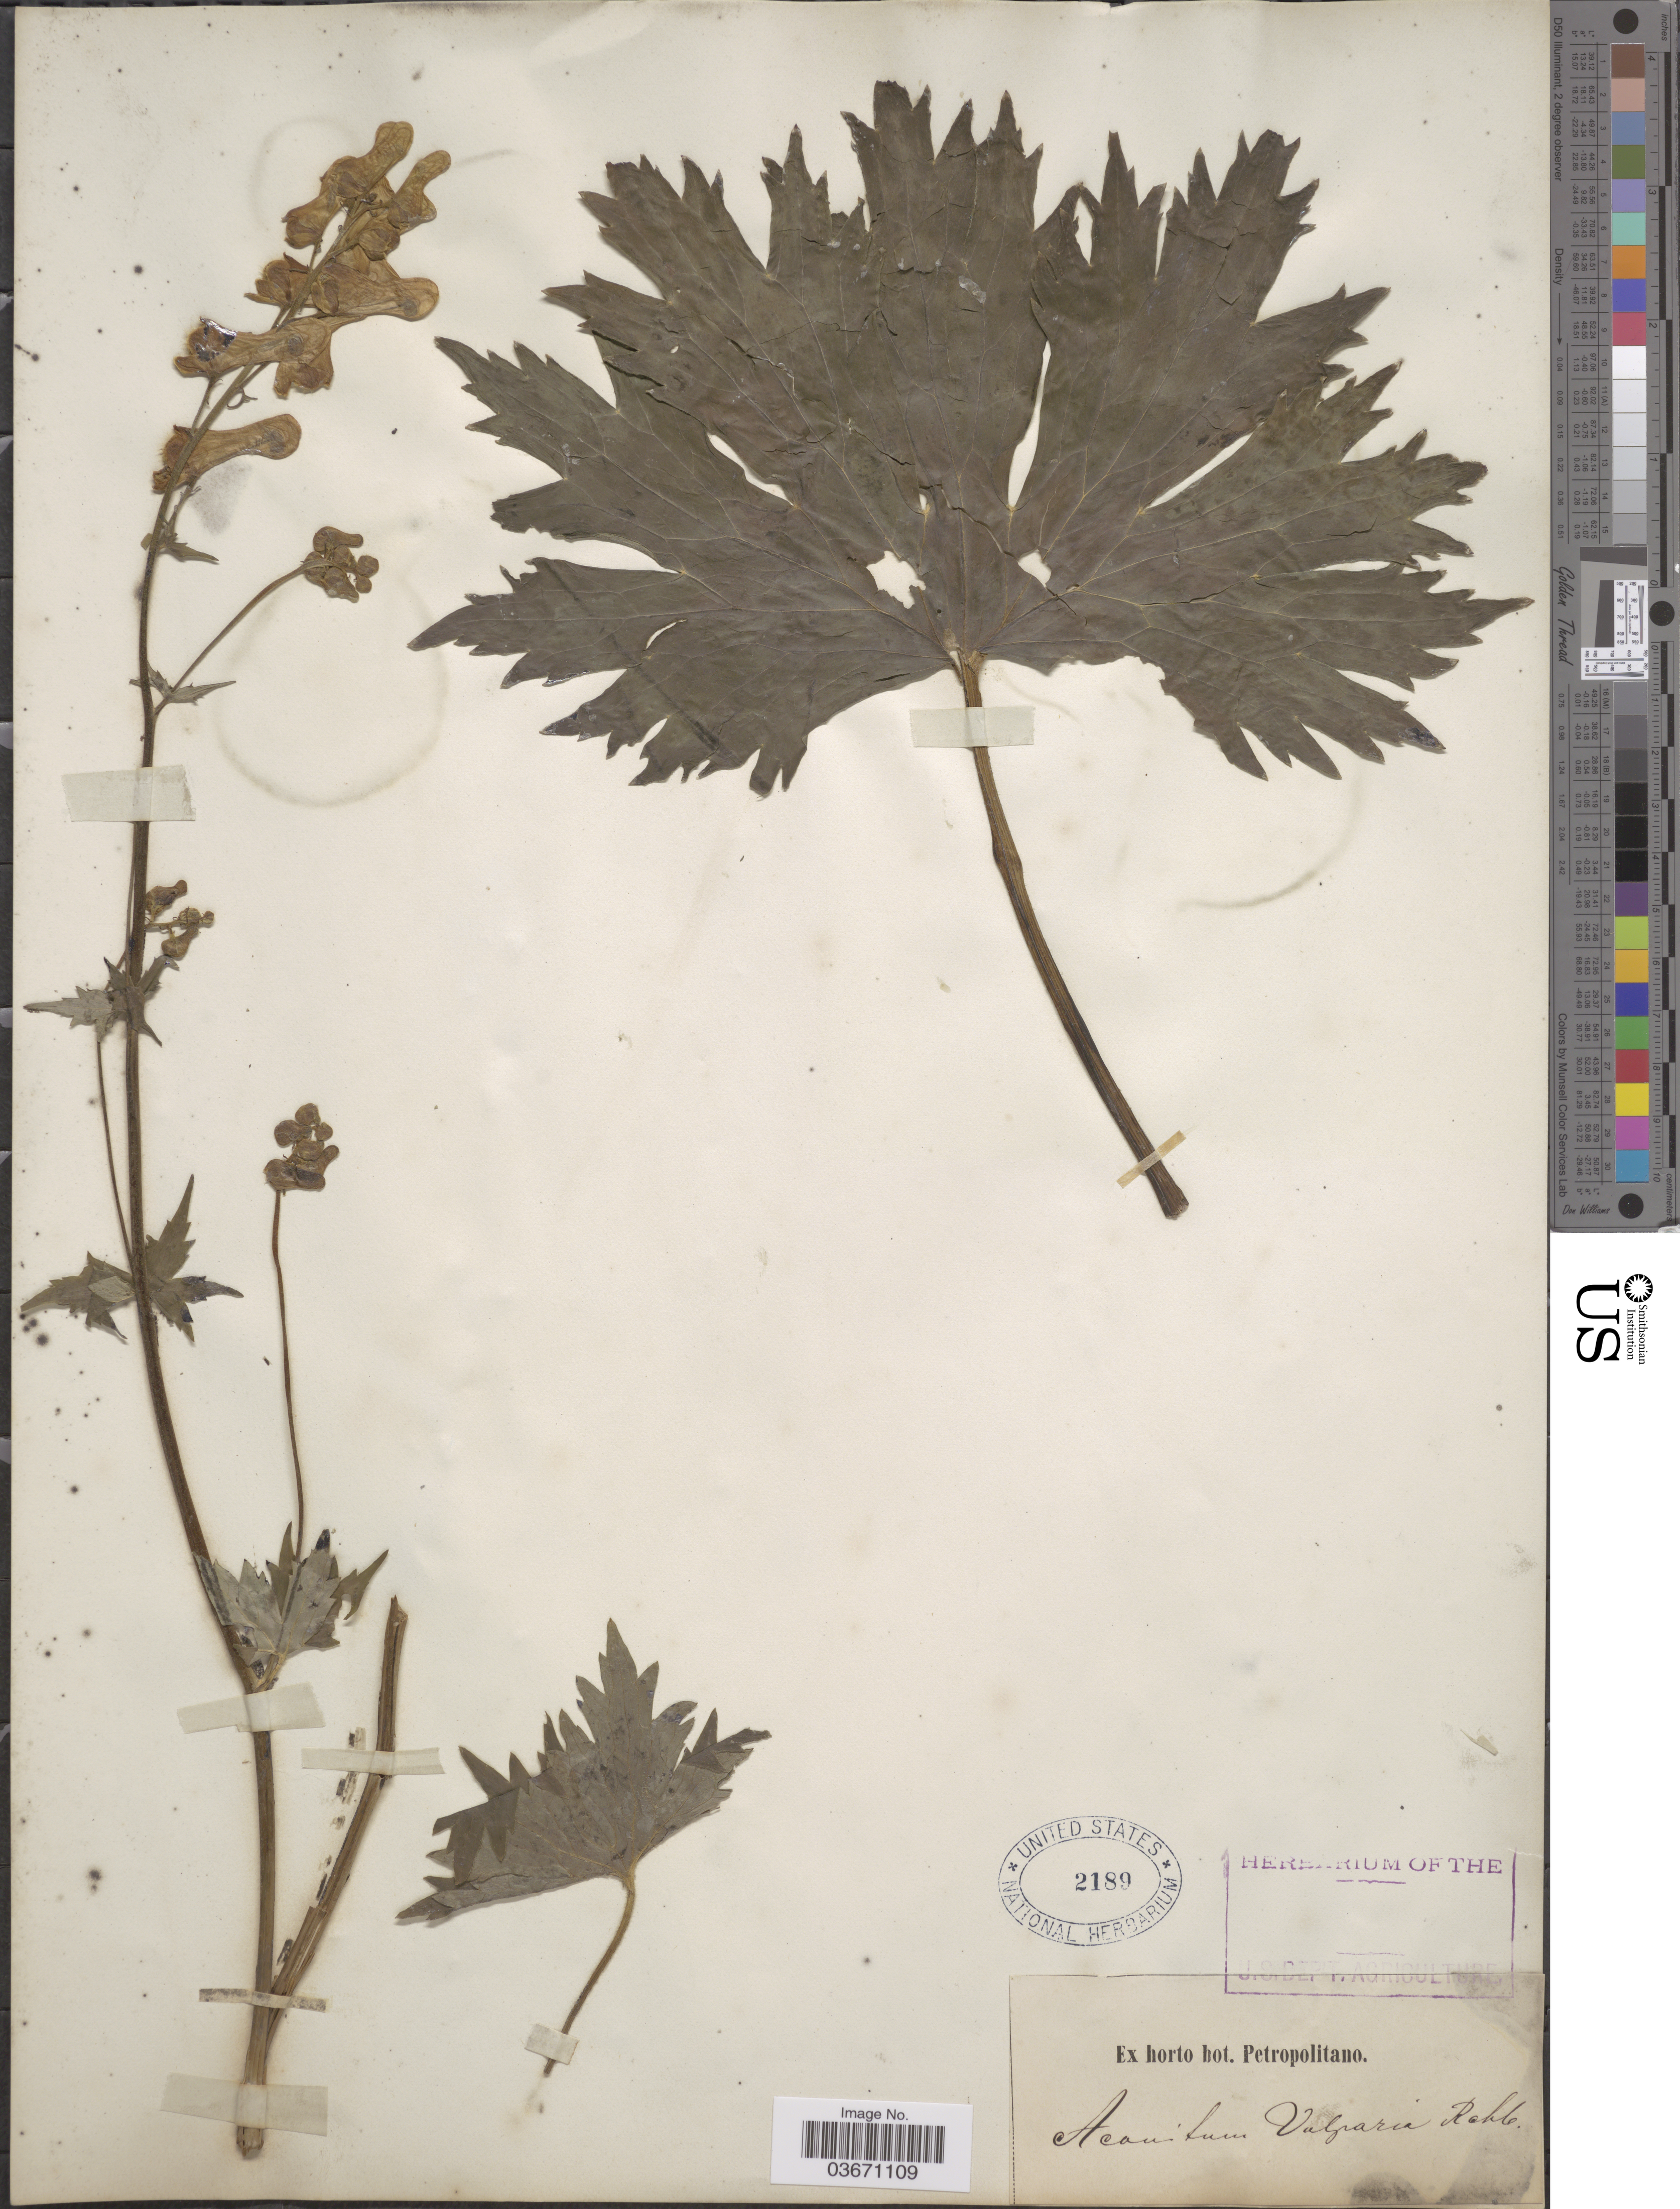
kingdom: Plantae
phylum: Tracheophyta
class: Magnoliopsida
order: Ranunculales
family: Ranunculaceae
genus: Aconitum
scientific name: Aconitum vulparia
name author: Rchb.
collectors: ex Horto Bot. Petropolitano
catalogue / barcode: US 2189